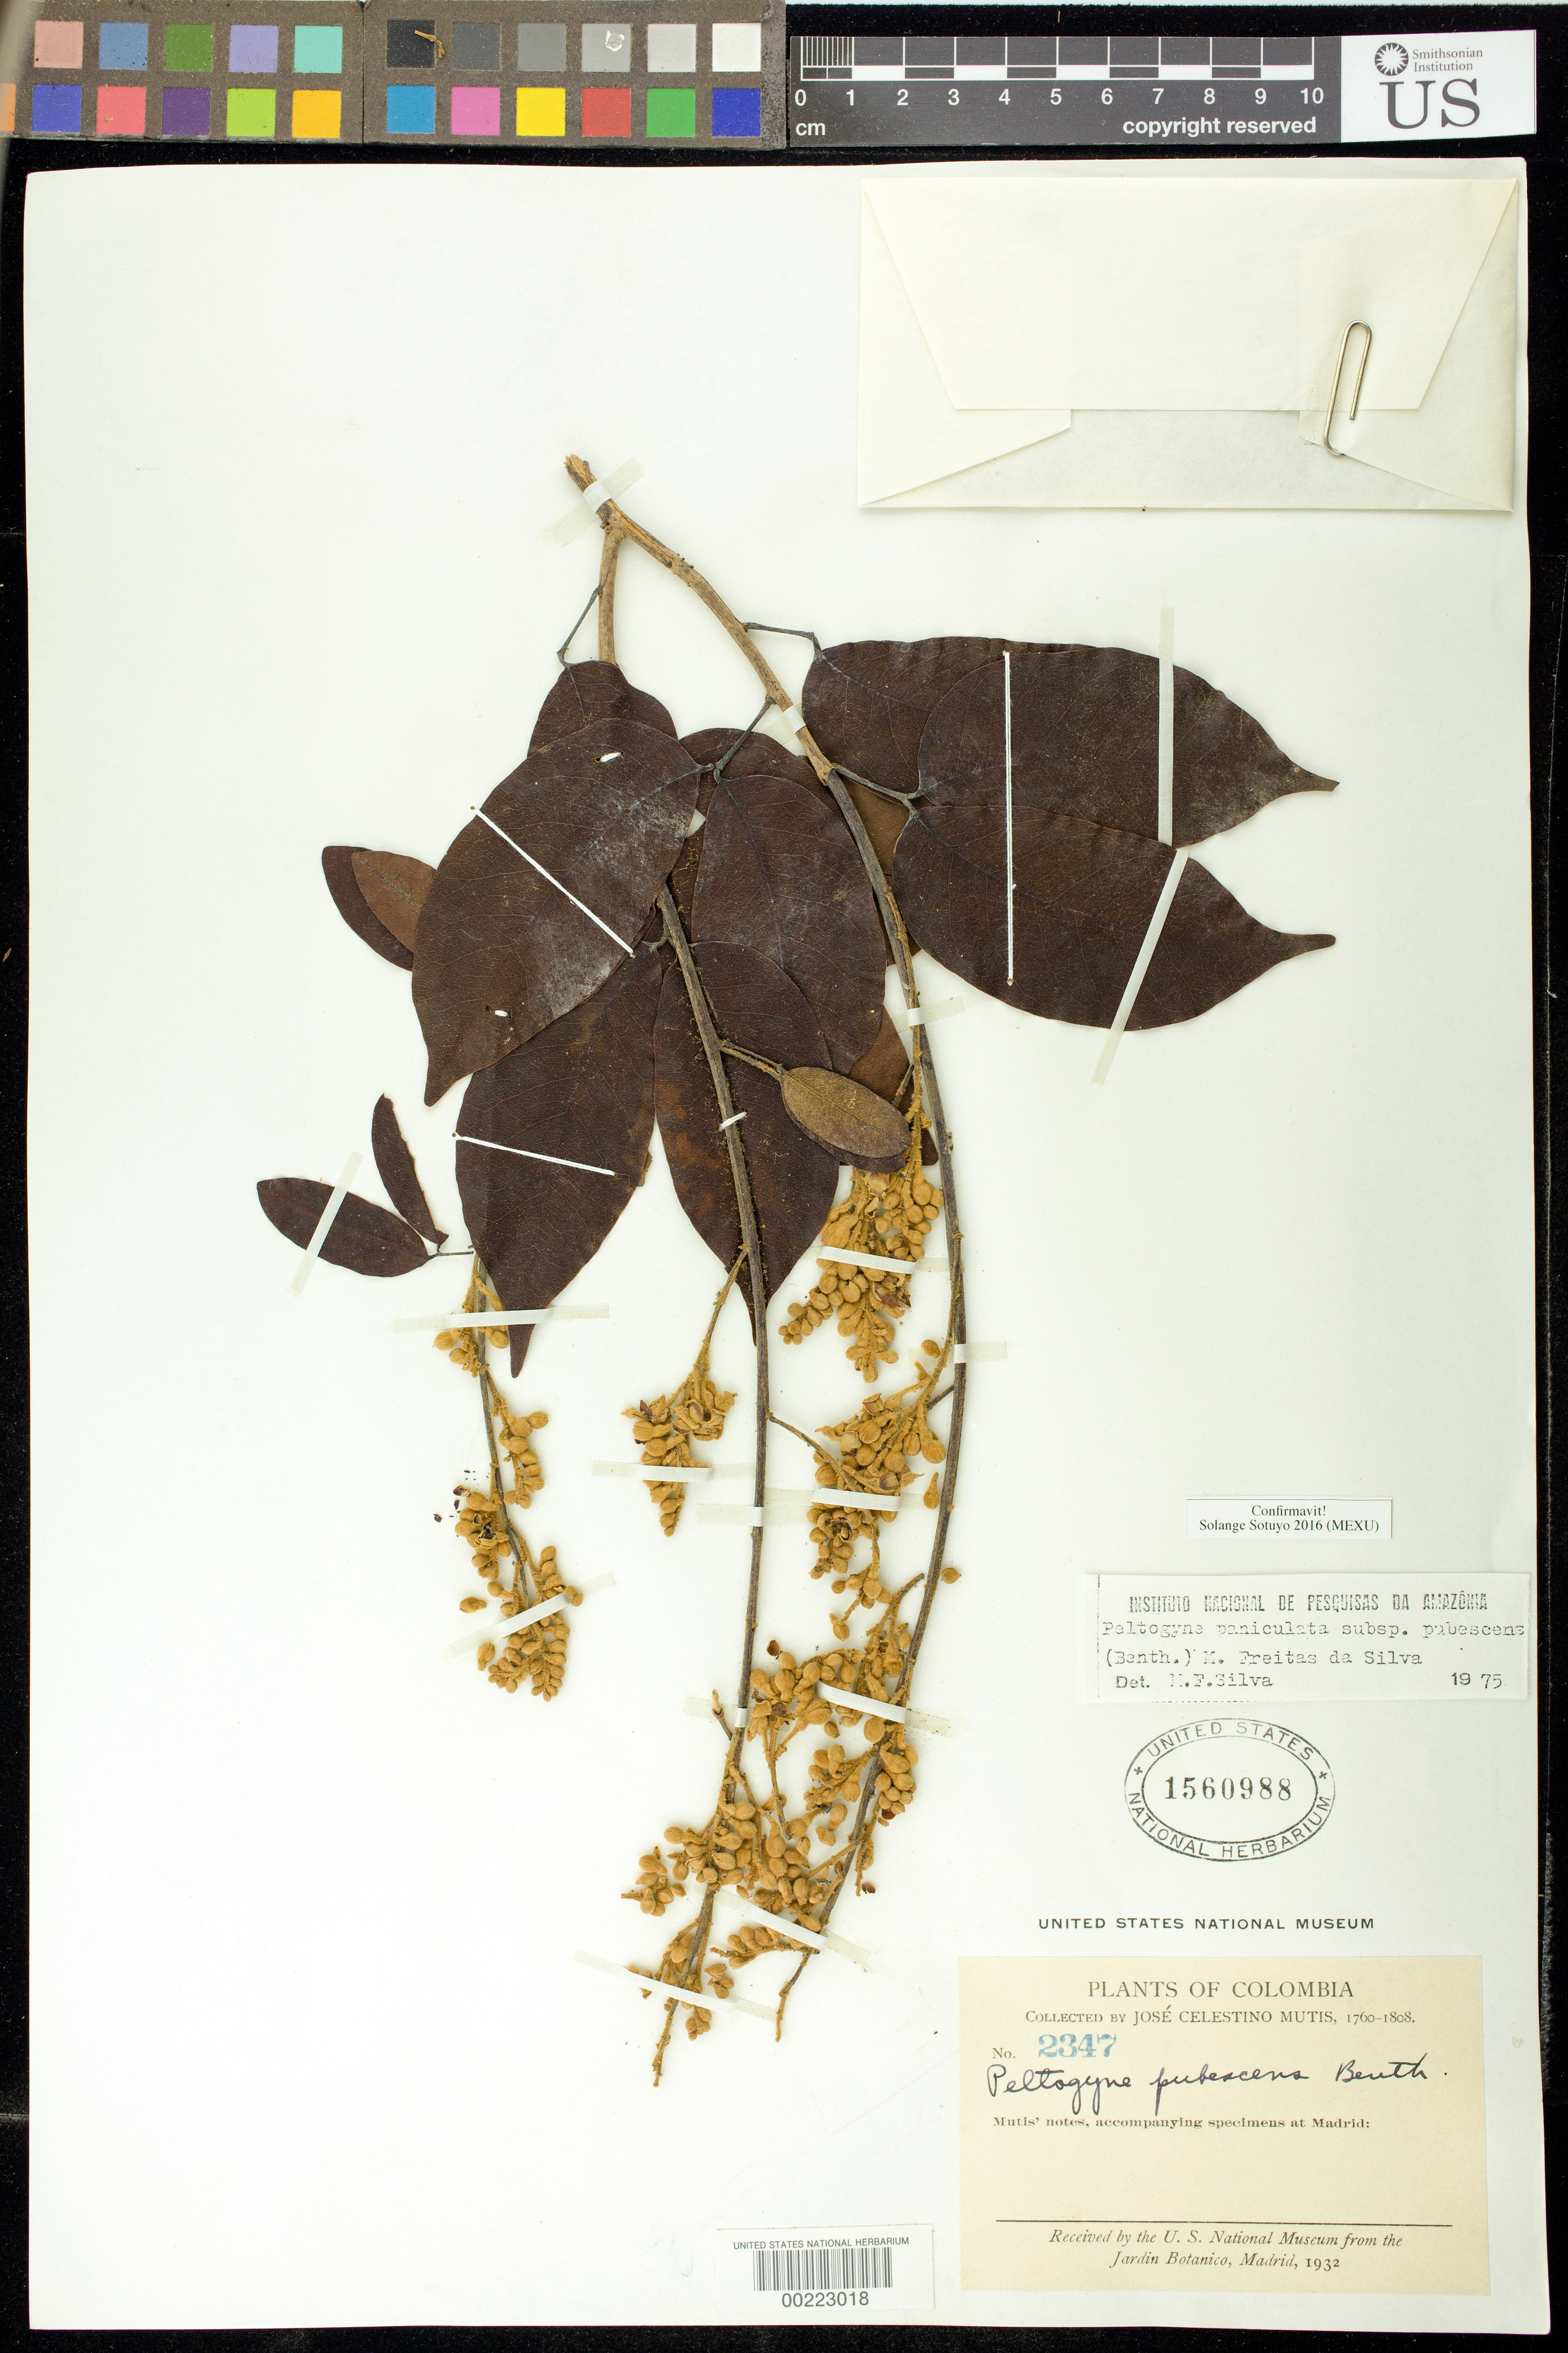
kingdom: Plantae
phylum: Tracheophyta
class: Magnoliopsida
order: Fabales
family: Fabaceae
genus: Peltogyne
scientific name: Peltogyne paniculata subsp. pubescens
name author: (Benth.) M.F. Silva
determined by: Sotuyo, Solange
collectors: J. C. B. Mutis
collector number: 2376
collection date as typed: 1760 to -- -- 1808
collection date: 1760/1808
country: Colombia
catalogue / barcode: US 1560988